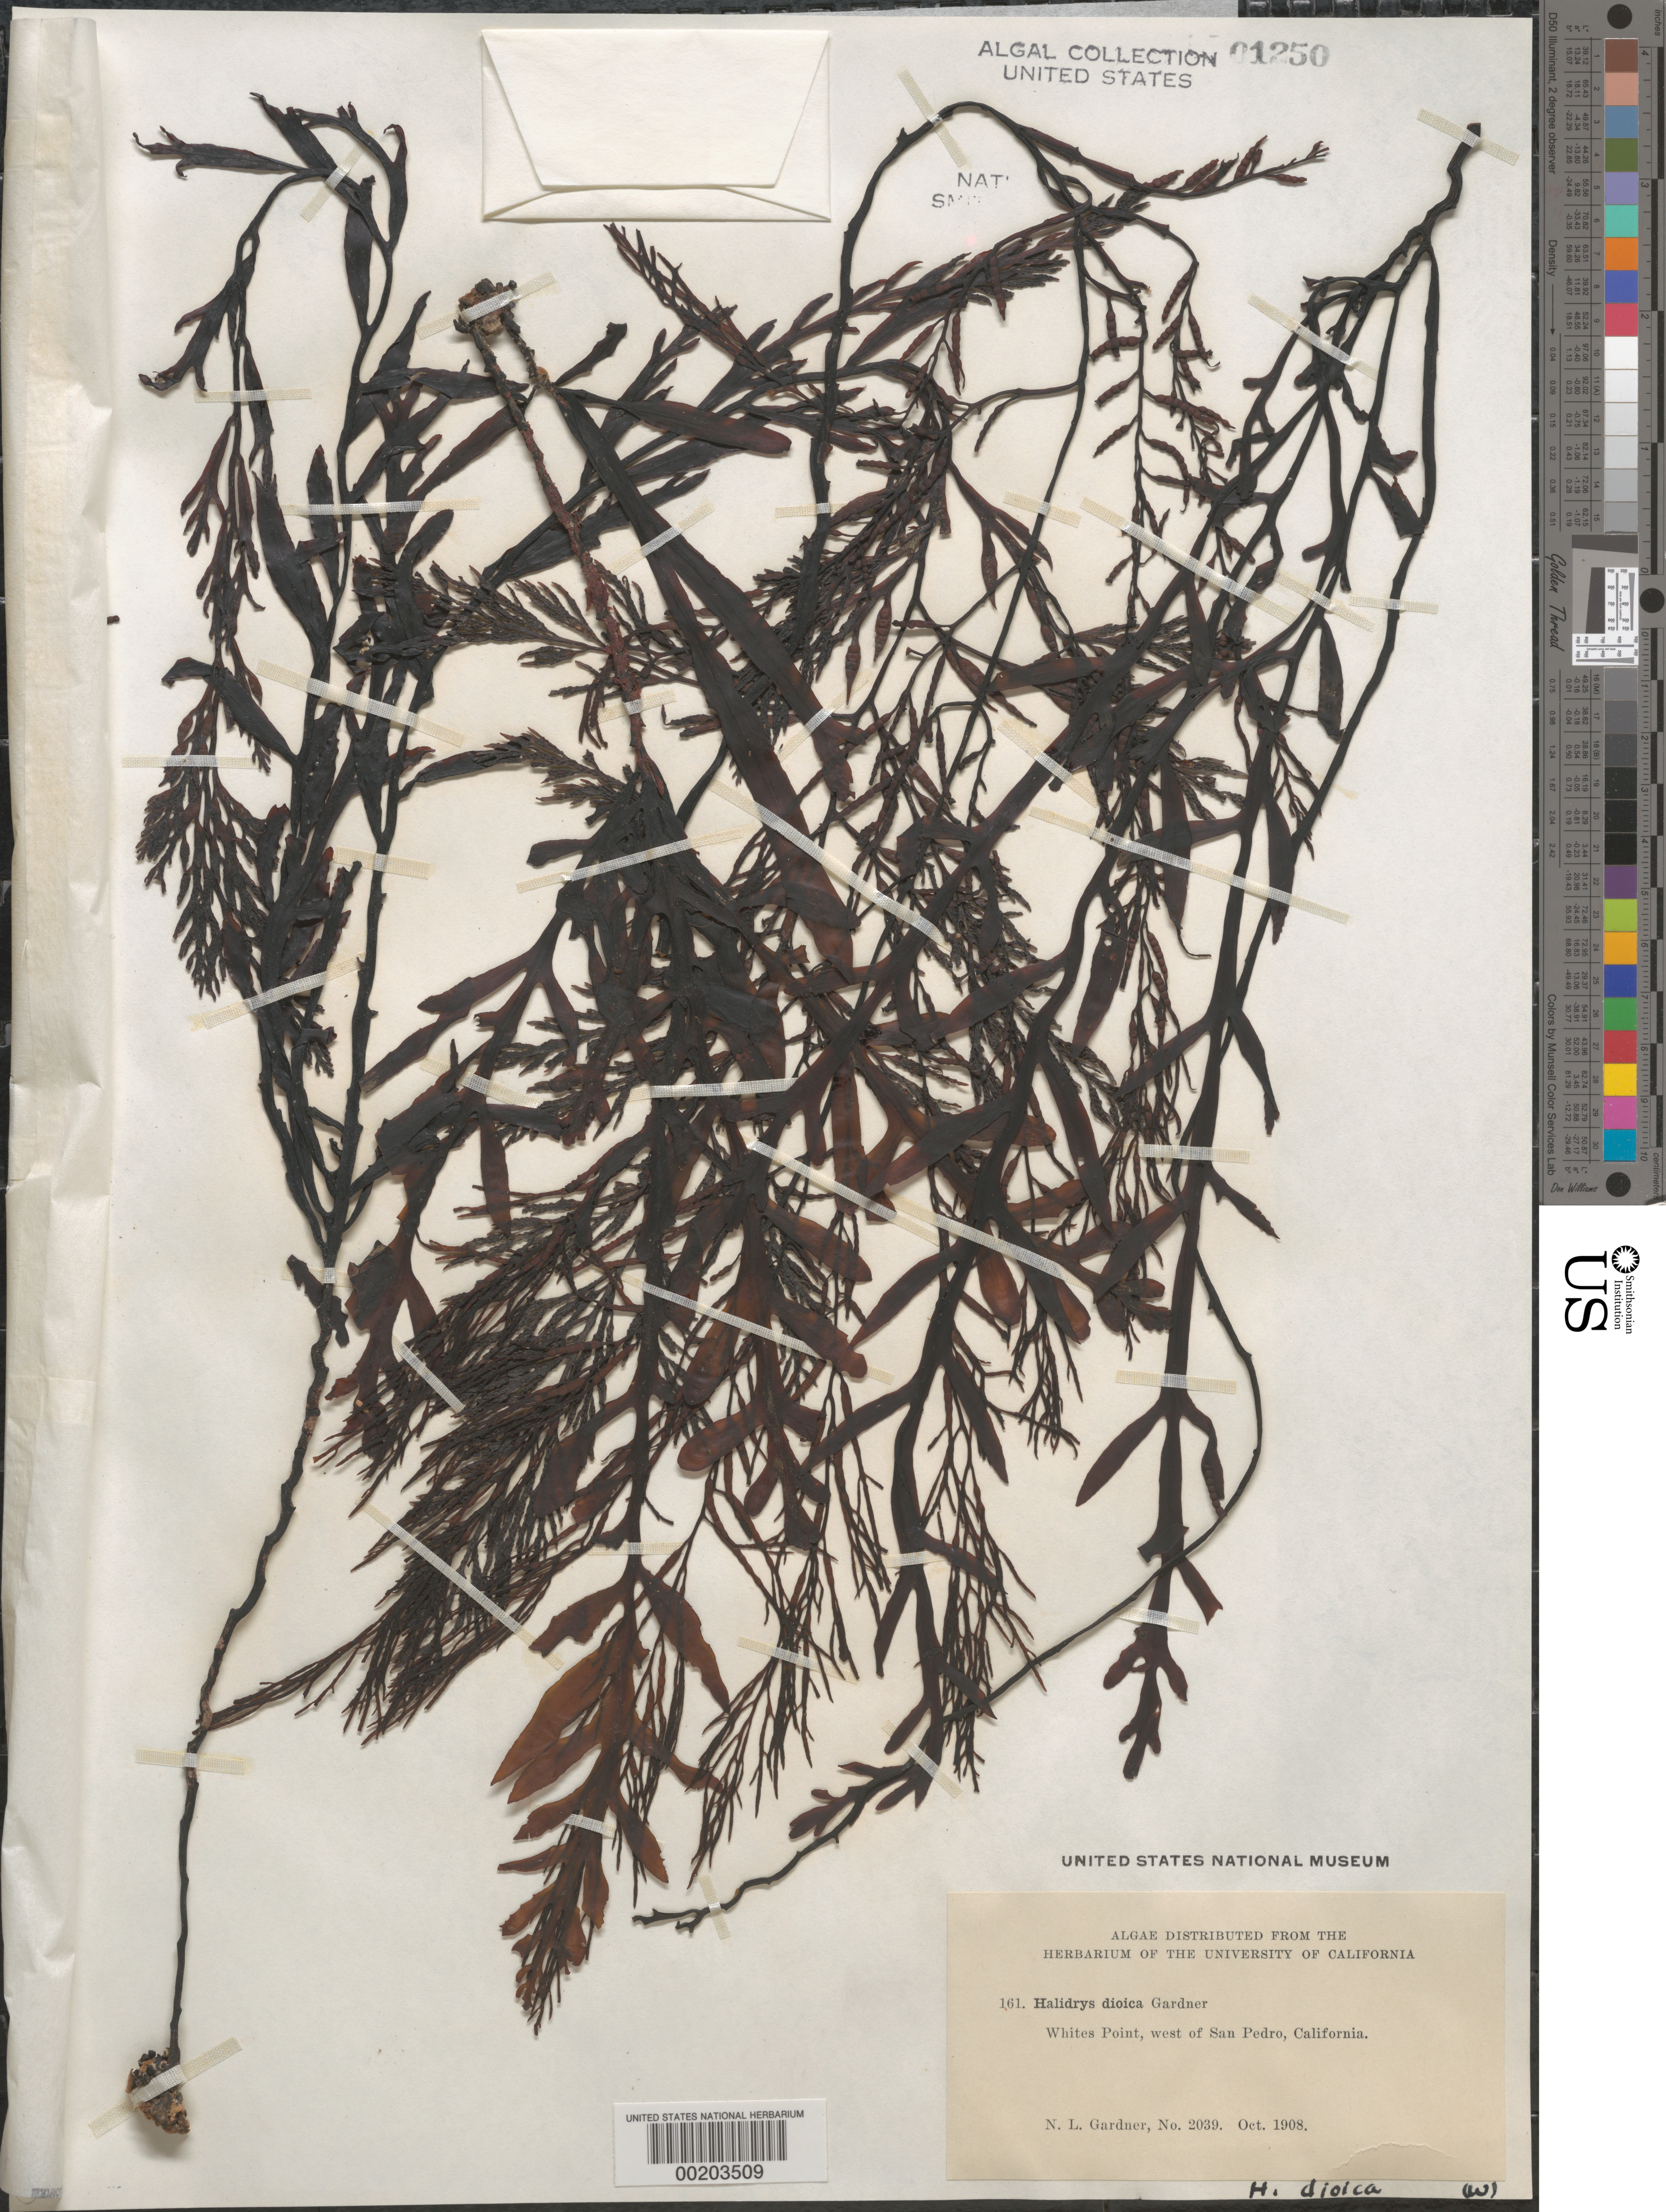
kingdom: Chromista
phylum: Ochrophyta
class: Phaeophyceae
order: Fucales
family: Sargassaceae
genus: Halidrys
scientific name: Halidrys dioica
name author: N.L. Gardner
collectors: N. Gardner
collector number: NLG 2039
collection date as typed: Oct 1908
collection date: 1908-10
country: United States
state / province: California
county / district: Los Angeles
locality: White's Point, west of San Pedro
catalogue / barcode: US 1250